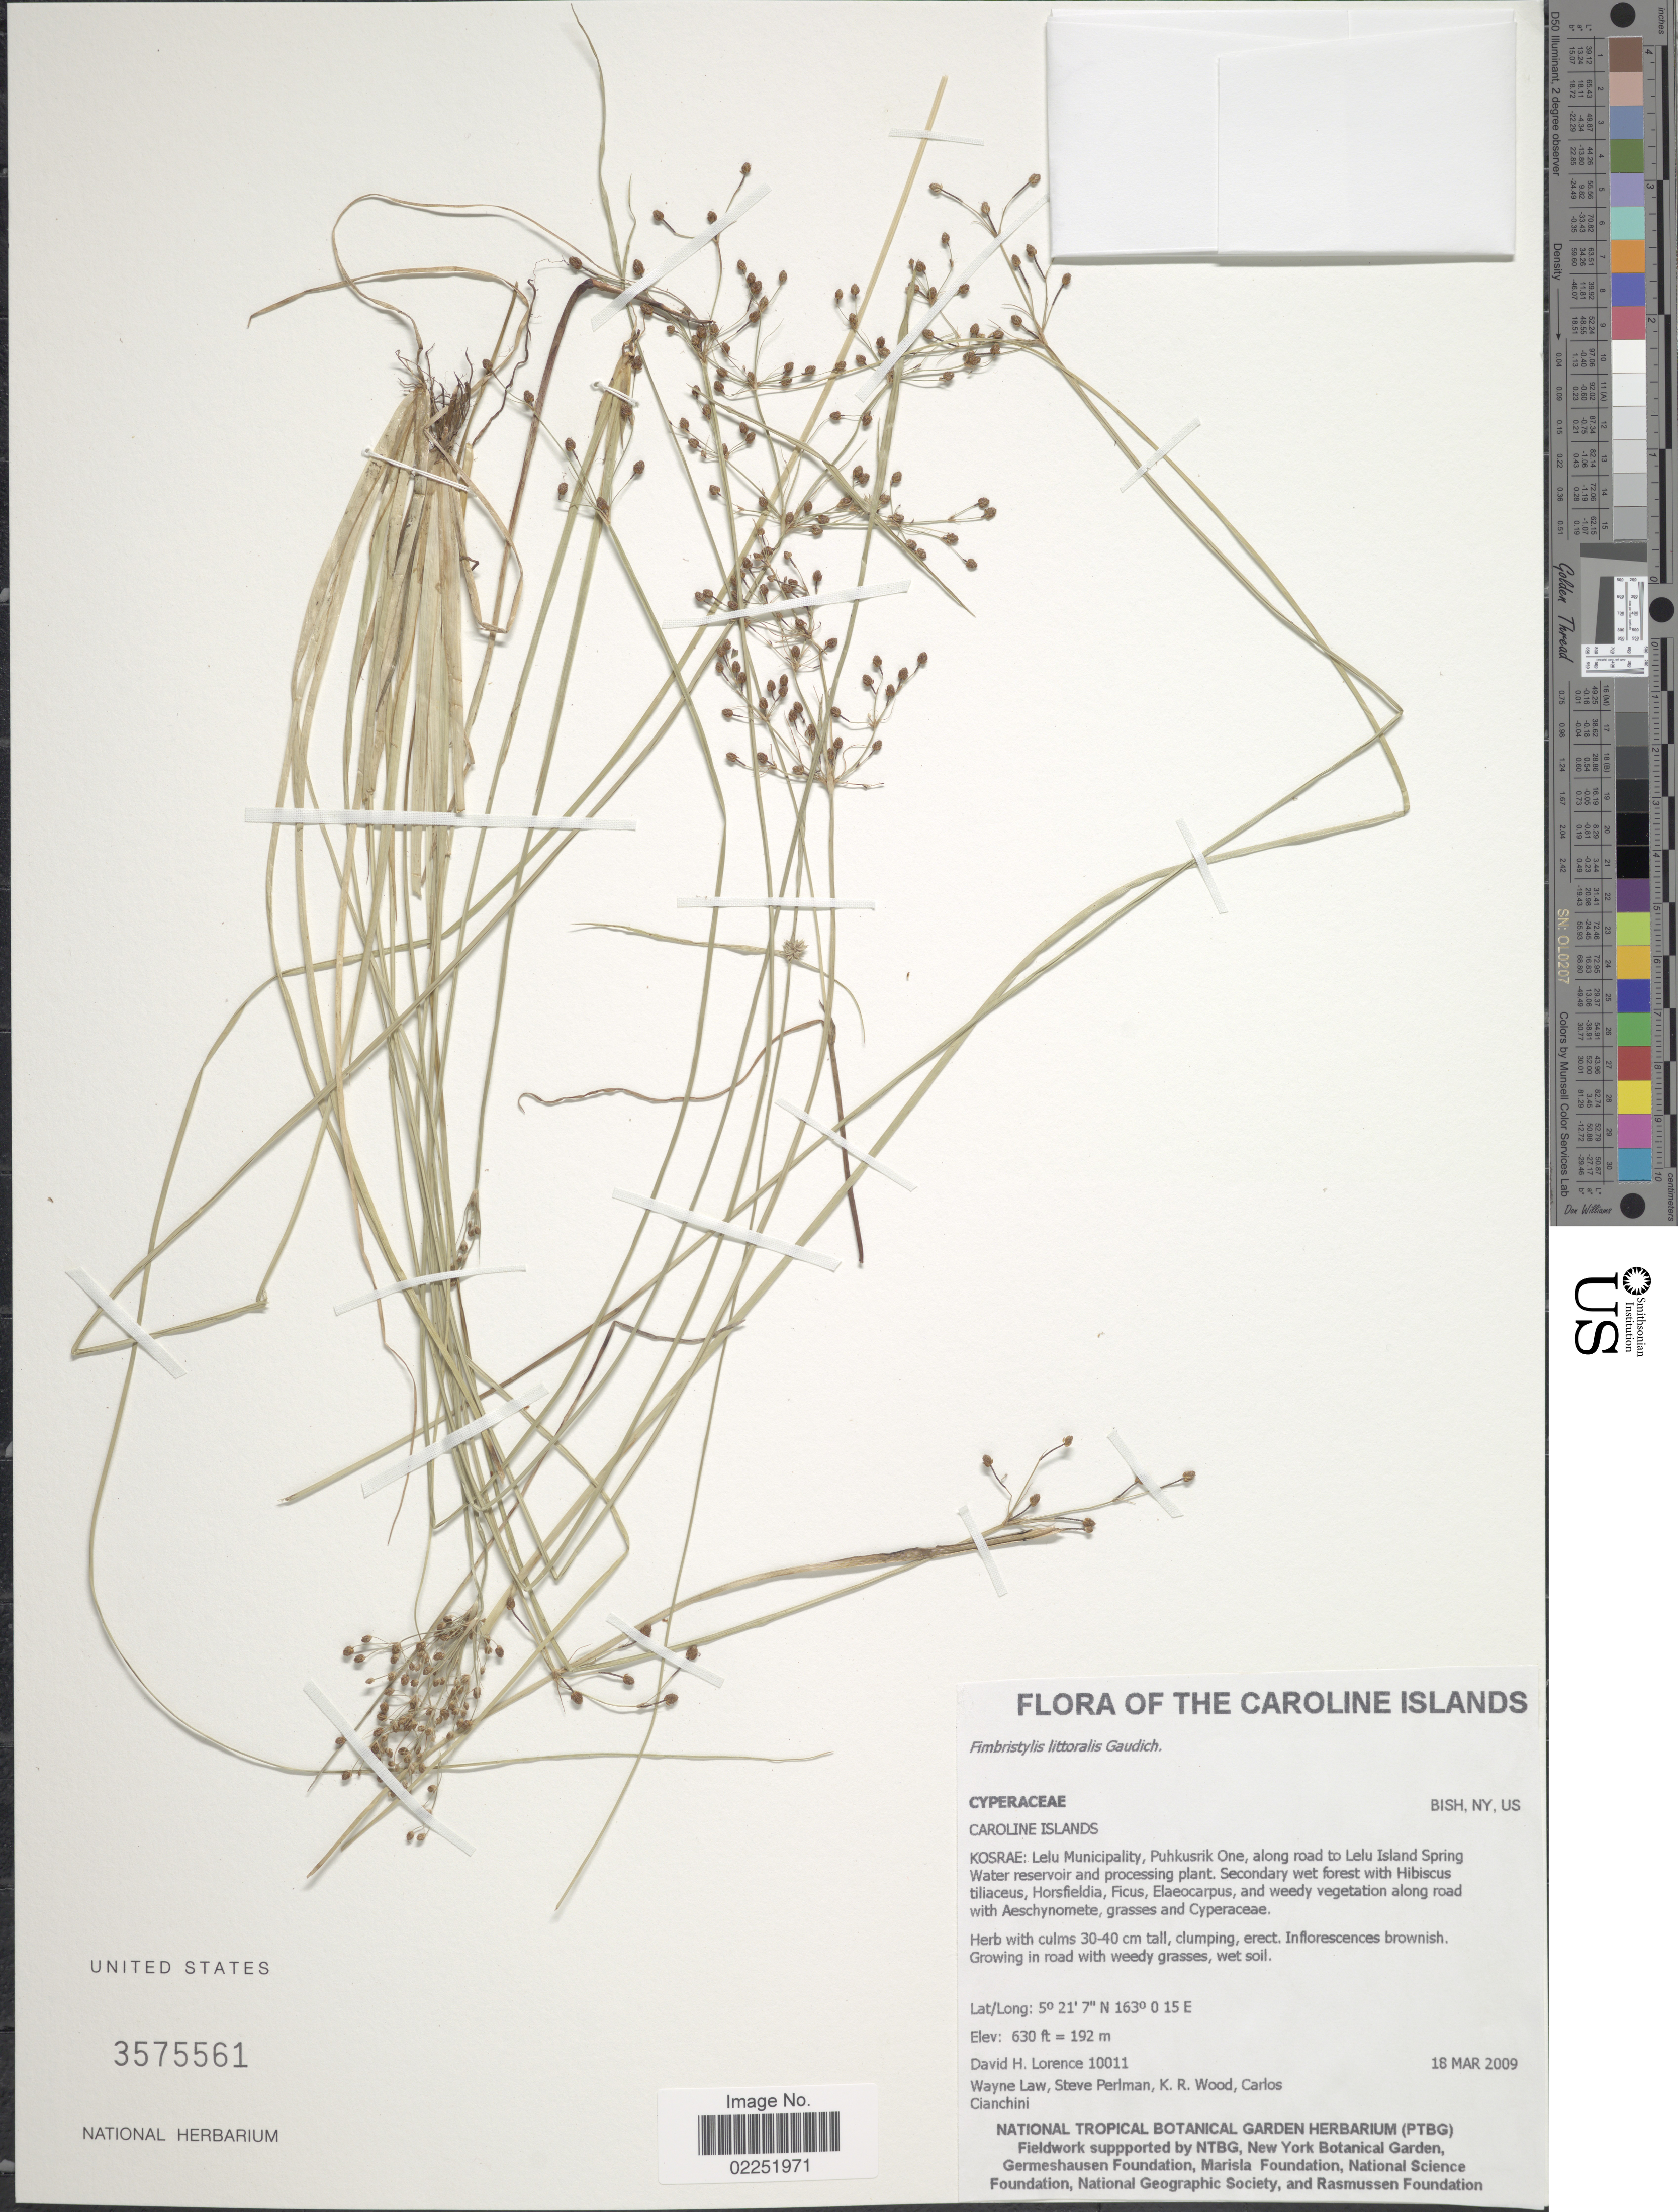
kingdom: Plantae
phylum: Tracheophyta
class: Liliopsida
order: Poales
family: Cyperaceae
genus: Fimbristylis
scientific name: Fimbristylis littoralis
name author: Gaudich.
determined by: Strong, M. T., (US), Smithsonian Institution - National Museum of Natural History (UNITED STATES)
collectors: D. Lorence, W. Law, S. Perlman, K. R. Wood & C. Cianchini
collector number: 10011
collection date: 2009-03-18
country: Micronesia, Federated States of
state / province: Kosrae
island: Lelu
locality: The Caroline Islands, Kosrae: Lelu Municipality, Puhkusrik One, along road to Lelu Island Spring Water reservoir and processing plant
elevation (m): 192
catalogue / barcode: US 3575561